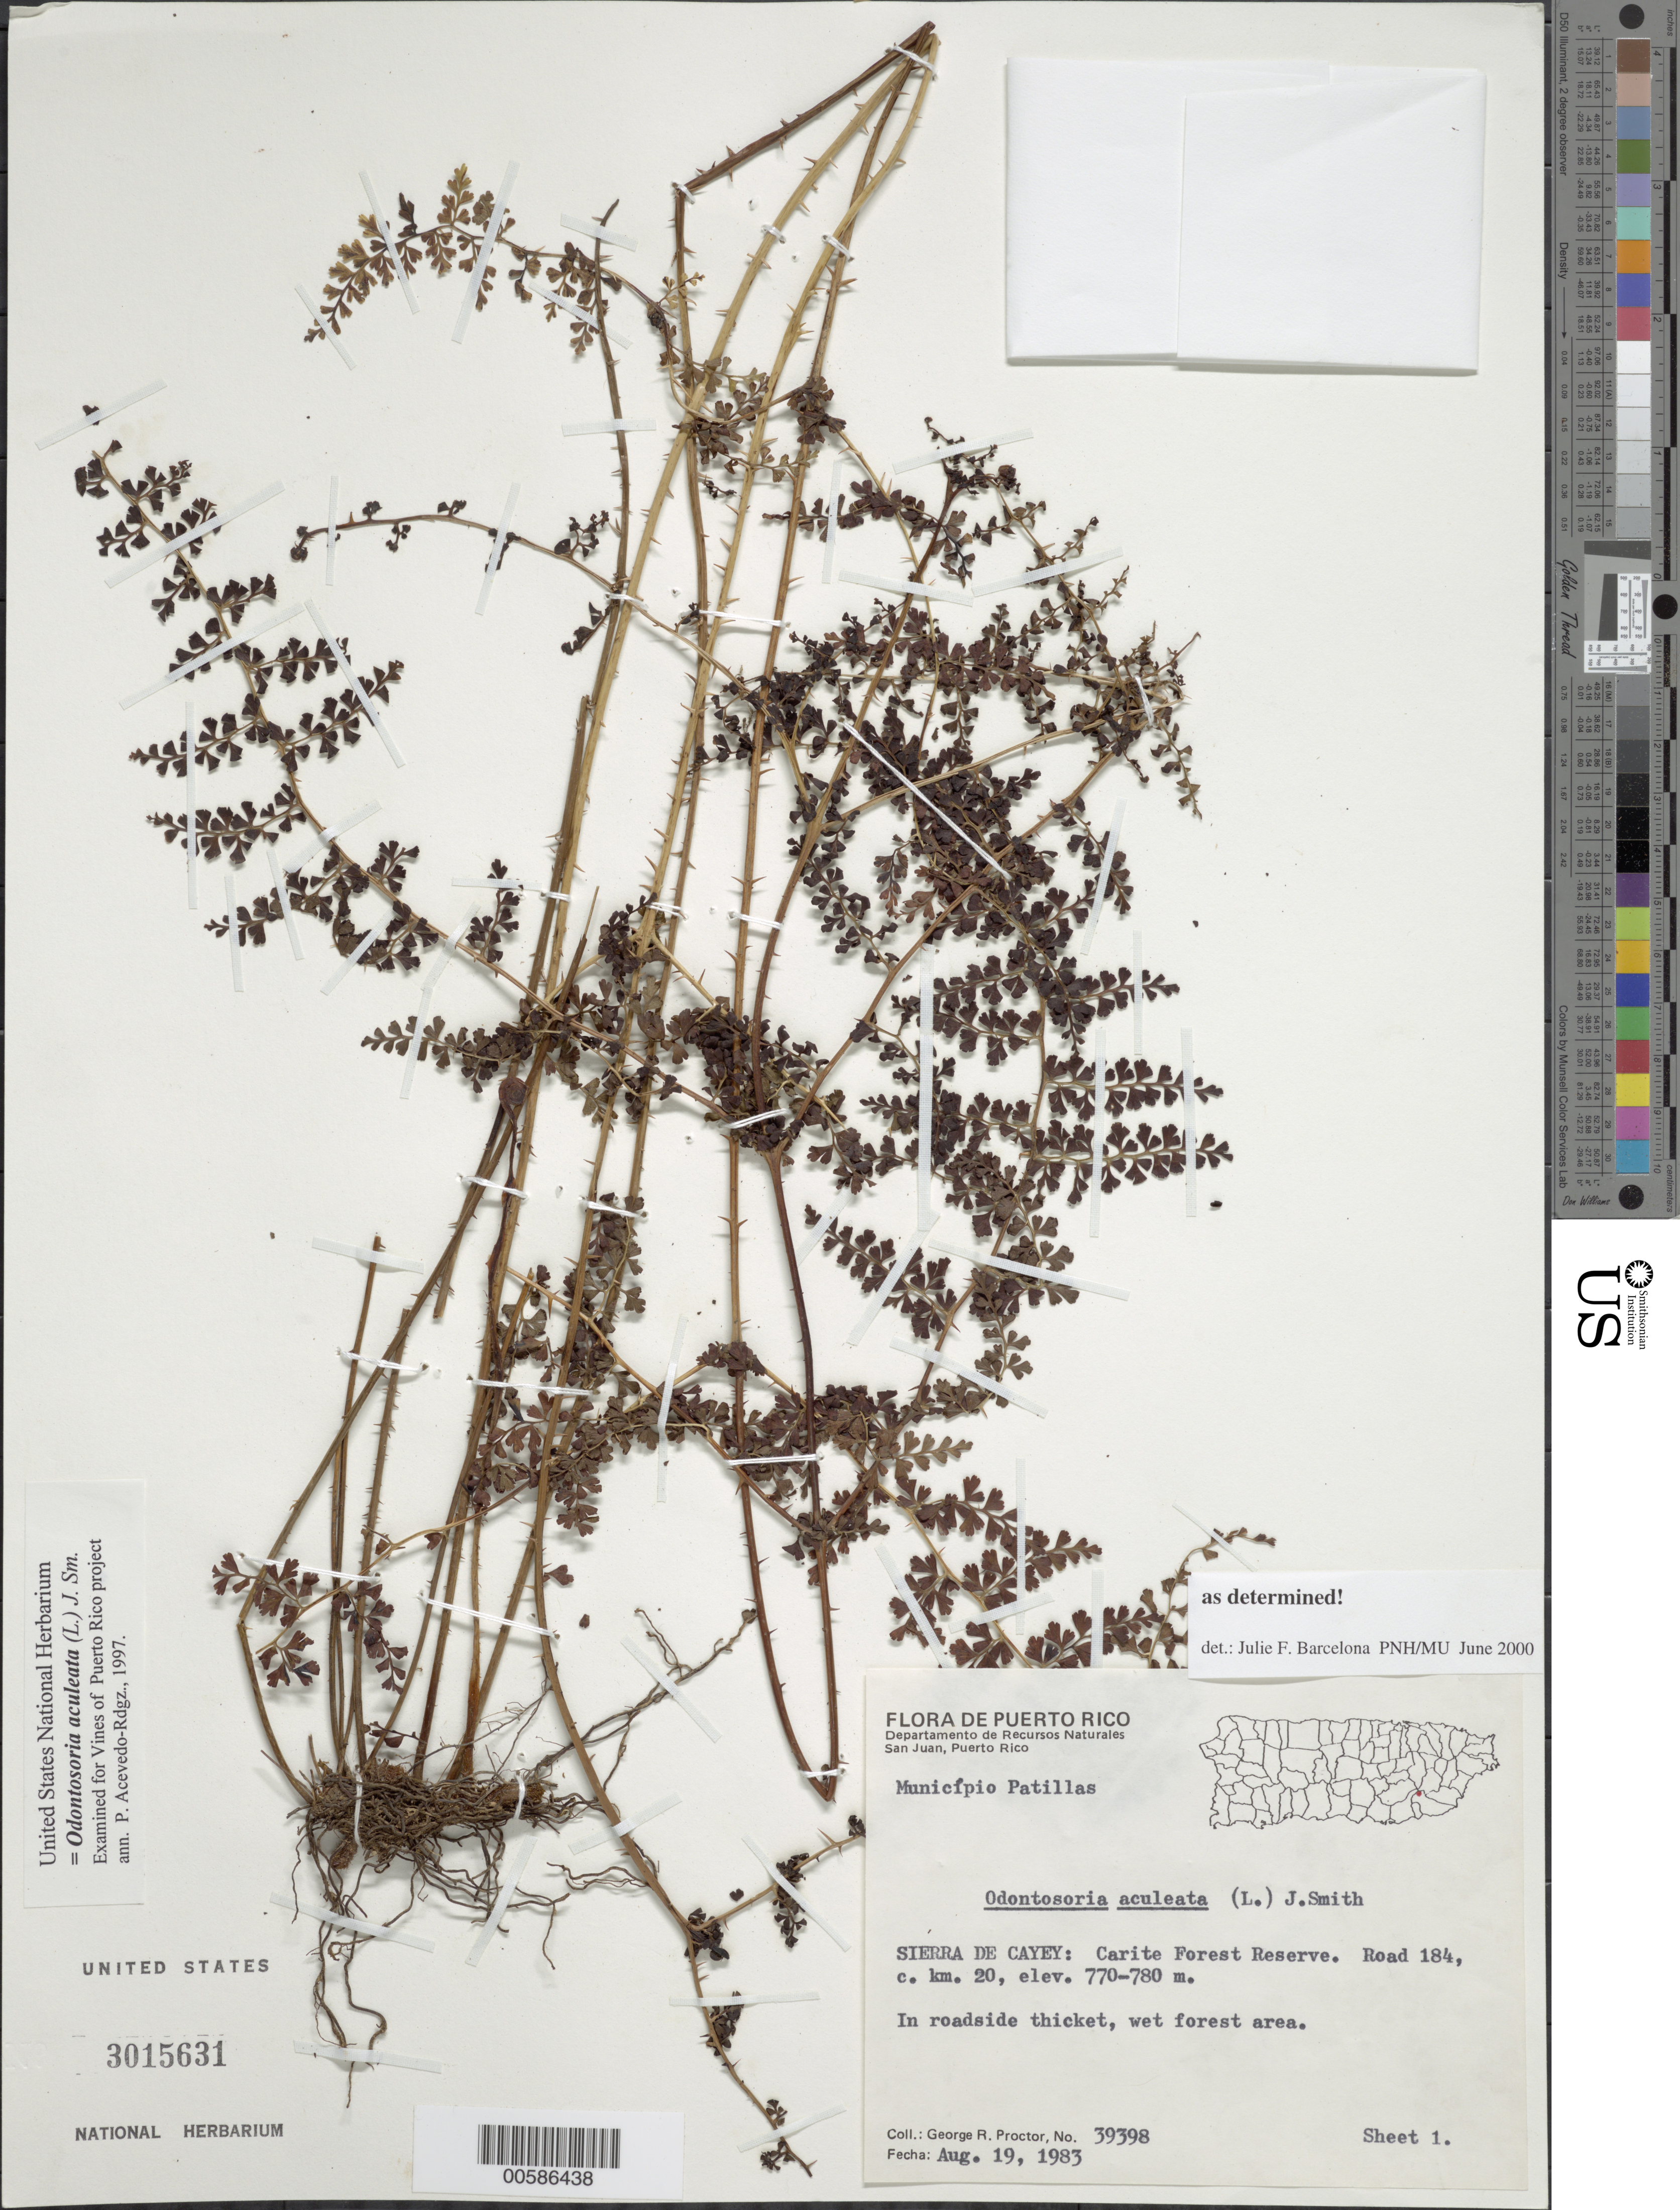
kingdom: Plantae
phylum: Tracheophyta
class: Polypodiopsida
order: Polypodiales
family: Lindsaeaceae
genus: Odontosoria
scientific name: Odontosoria aculeata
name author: (L.) J. Sm.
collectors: G. R. Proctor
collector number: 39398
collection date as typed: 19 Aug 1983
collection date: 1983-08-19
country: Puerto Rico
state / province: Guayama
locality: Sierra de Cayey, Carite Forest Reserve, Road 184, ca. km. 20. Municipio Patillas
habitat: In rodside thicket, wet forest area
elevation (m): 770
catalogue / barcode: US 3015631